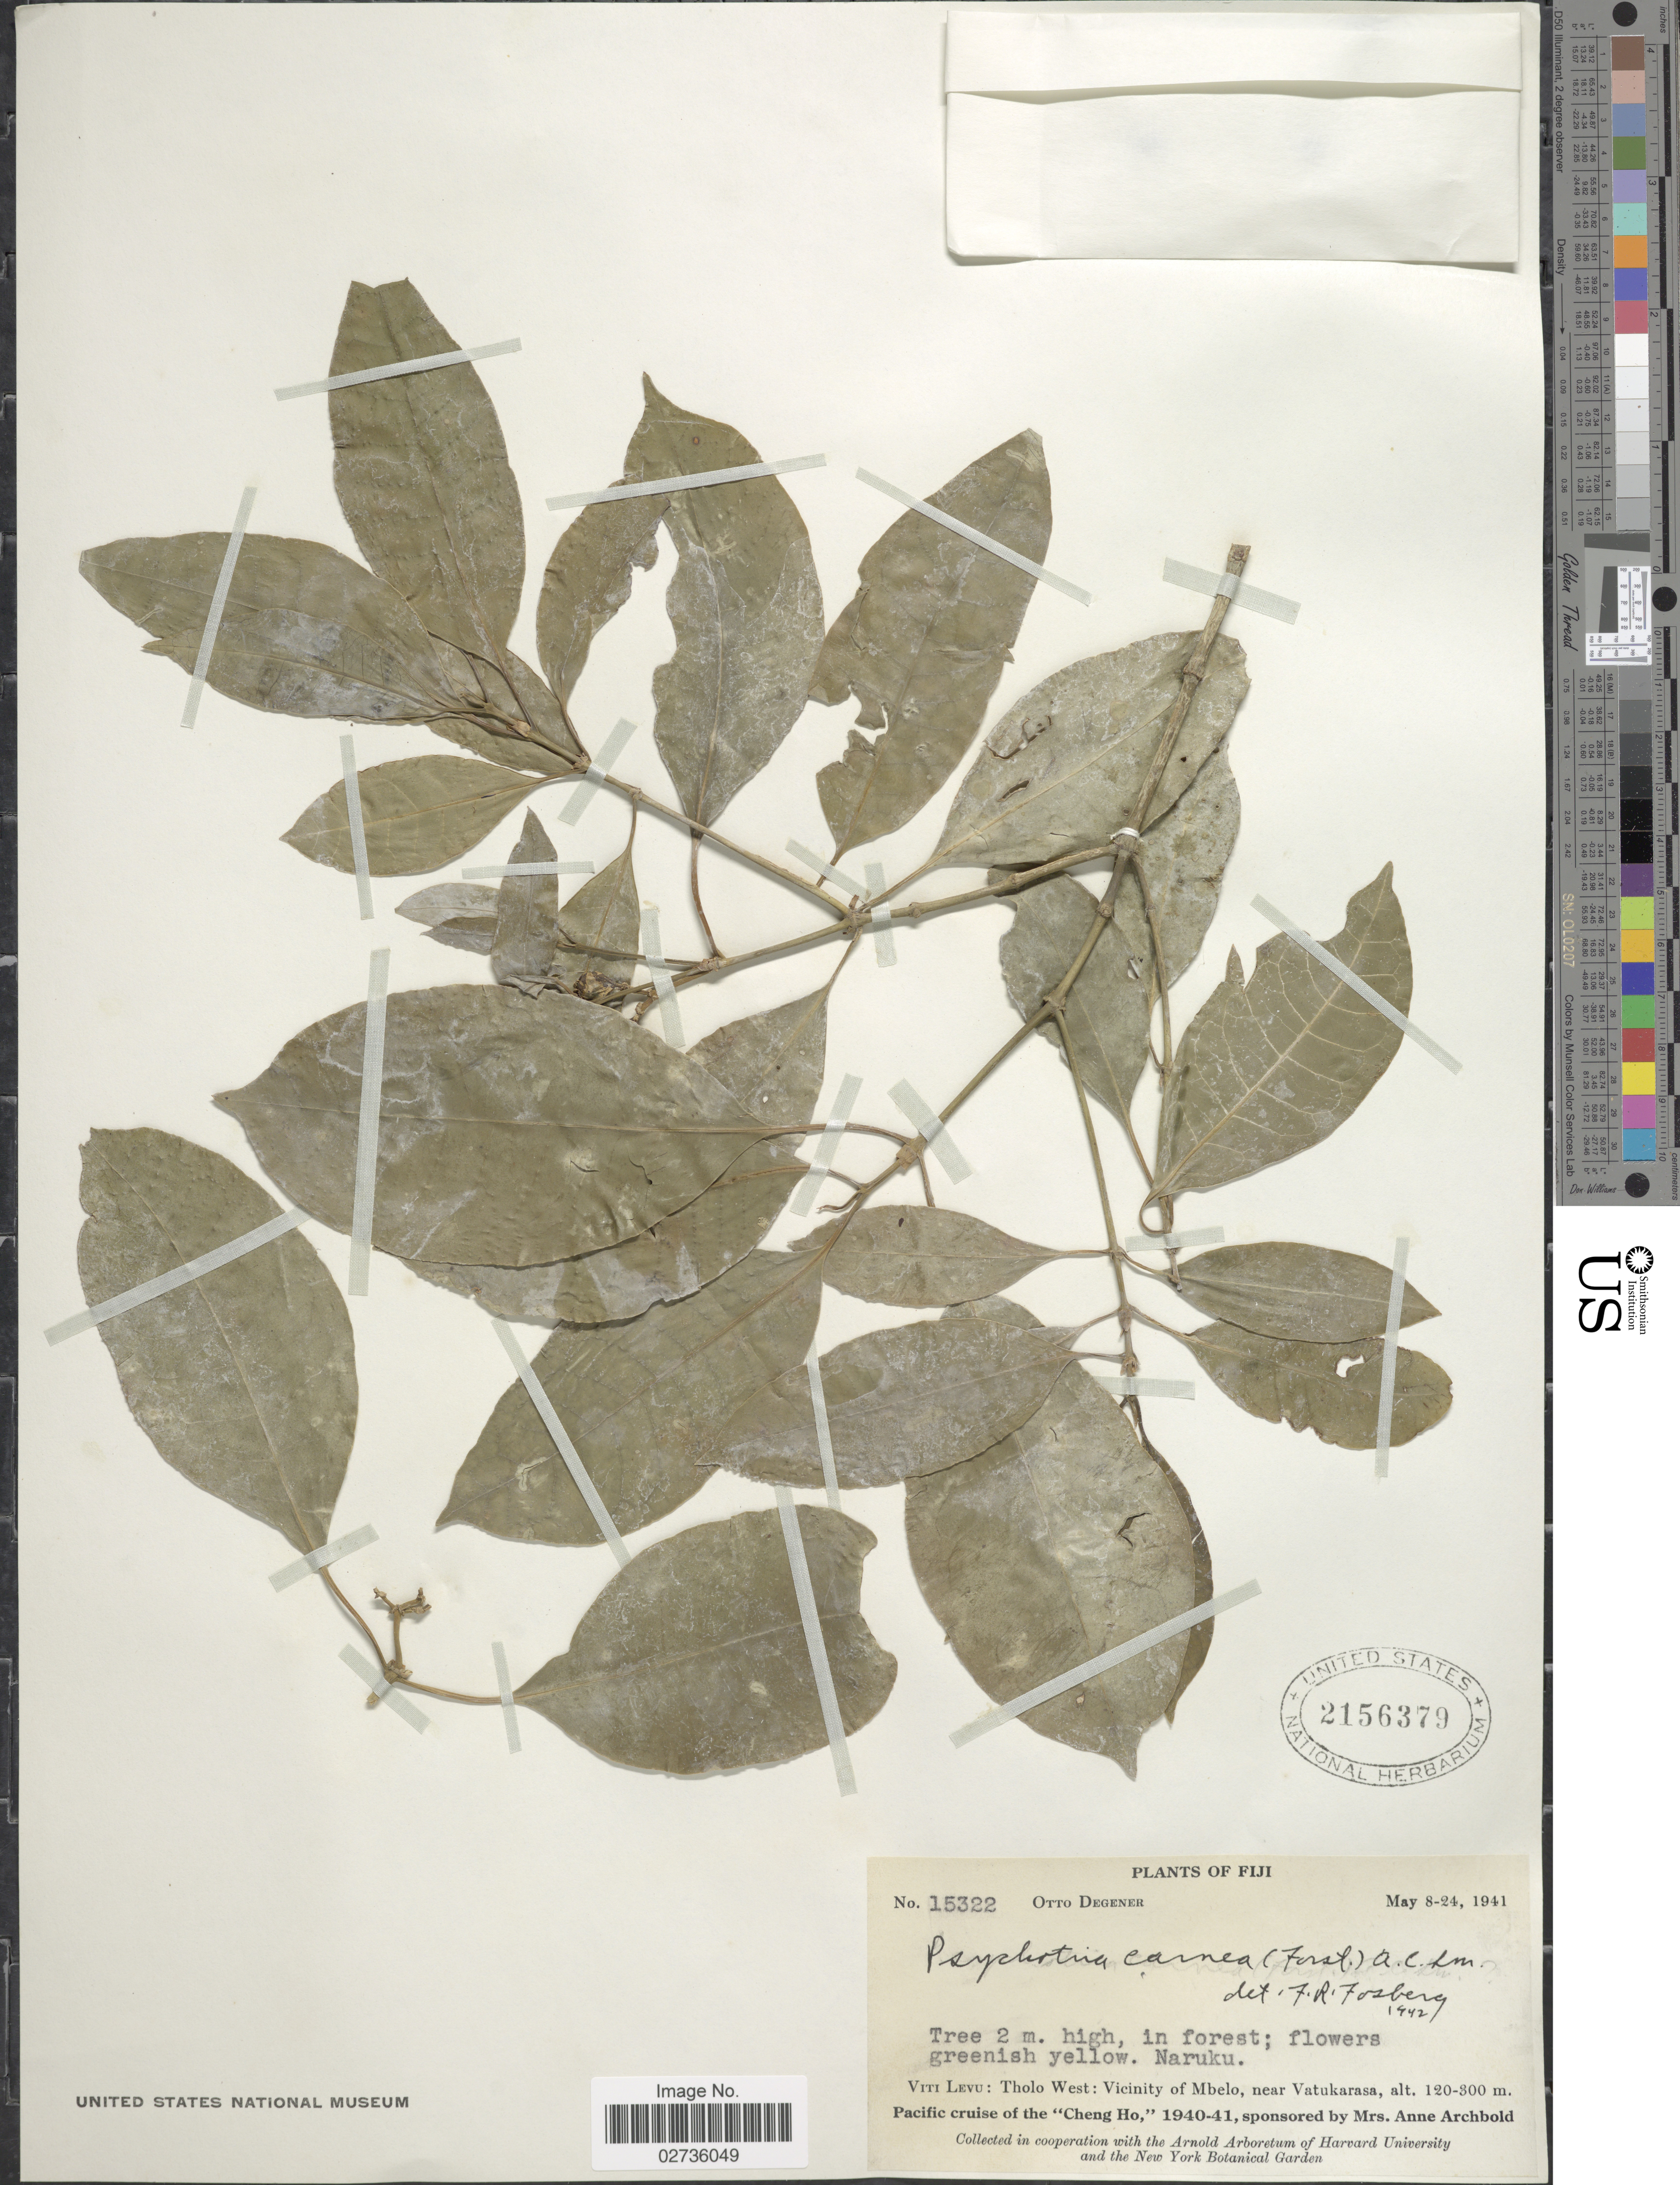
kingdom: Plantae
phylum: Tracheophyta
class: Magnoliopsida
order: Gentianales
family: Rubiaceae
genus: Psychotria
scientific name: Psychotria carnea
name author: (G. Forst.) A.C. Sm.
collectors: O. Degener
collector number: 15322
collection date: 1941-05-08/1941-05-24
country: Fiji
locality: Naruku. Viti Levu: Tholo West: Vicinity of Mbelo, near Vatukarasa.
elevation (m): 120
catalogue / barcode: US 2156379